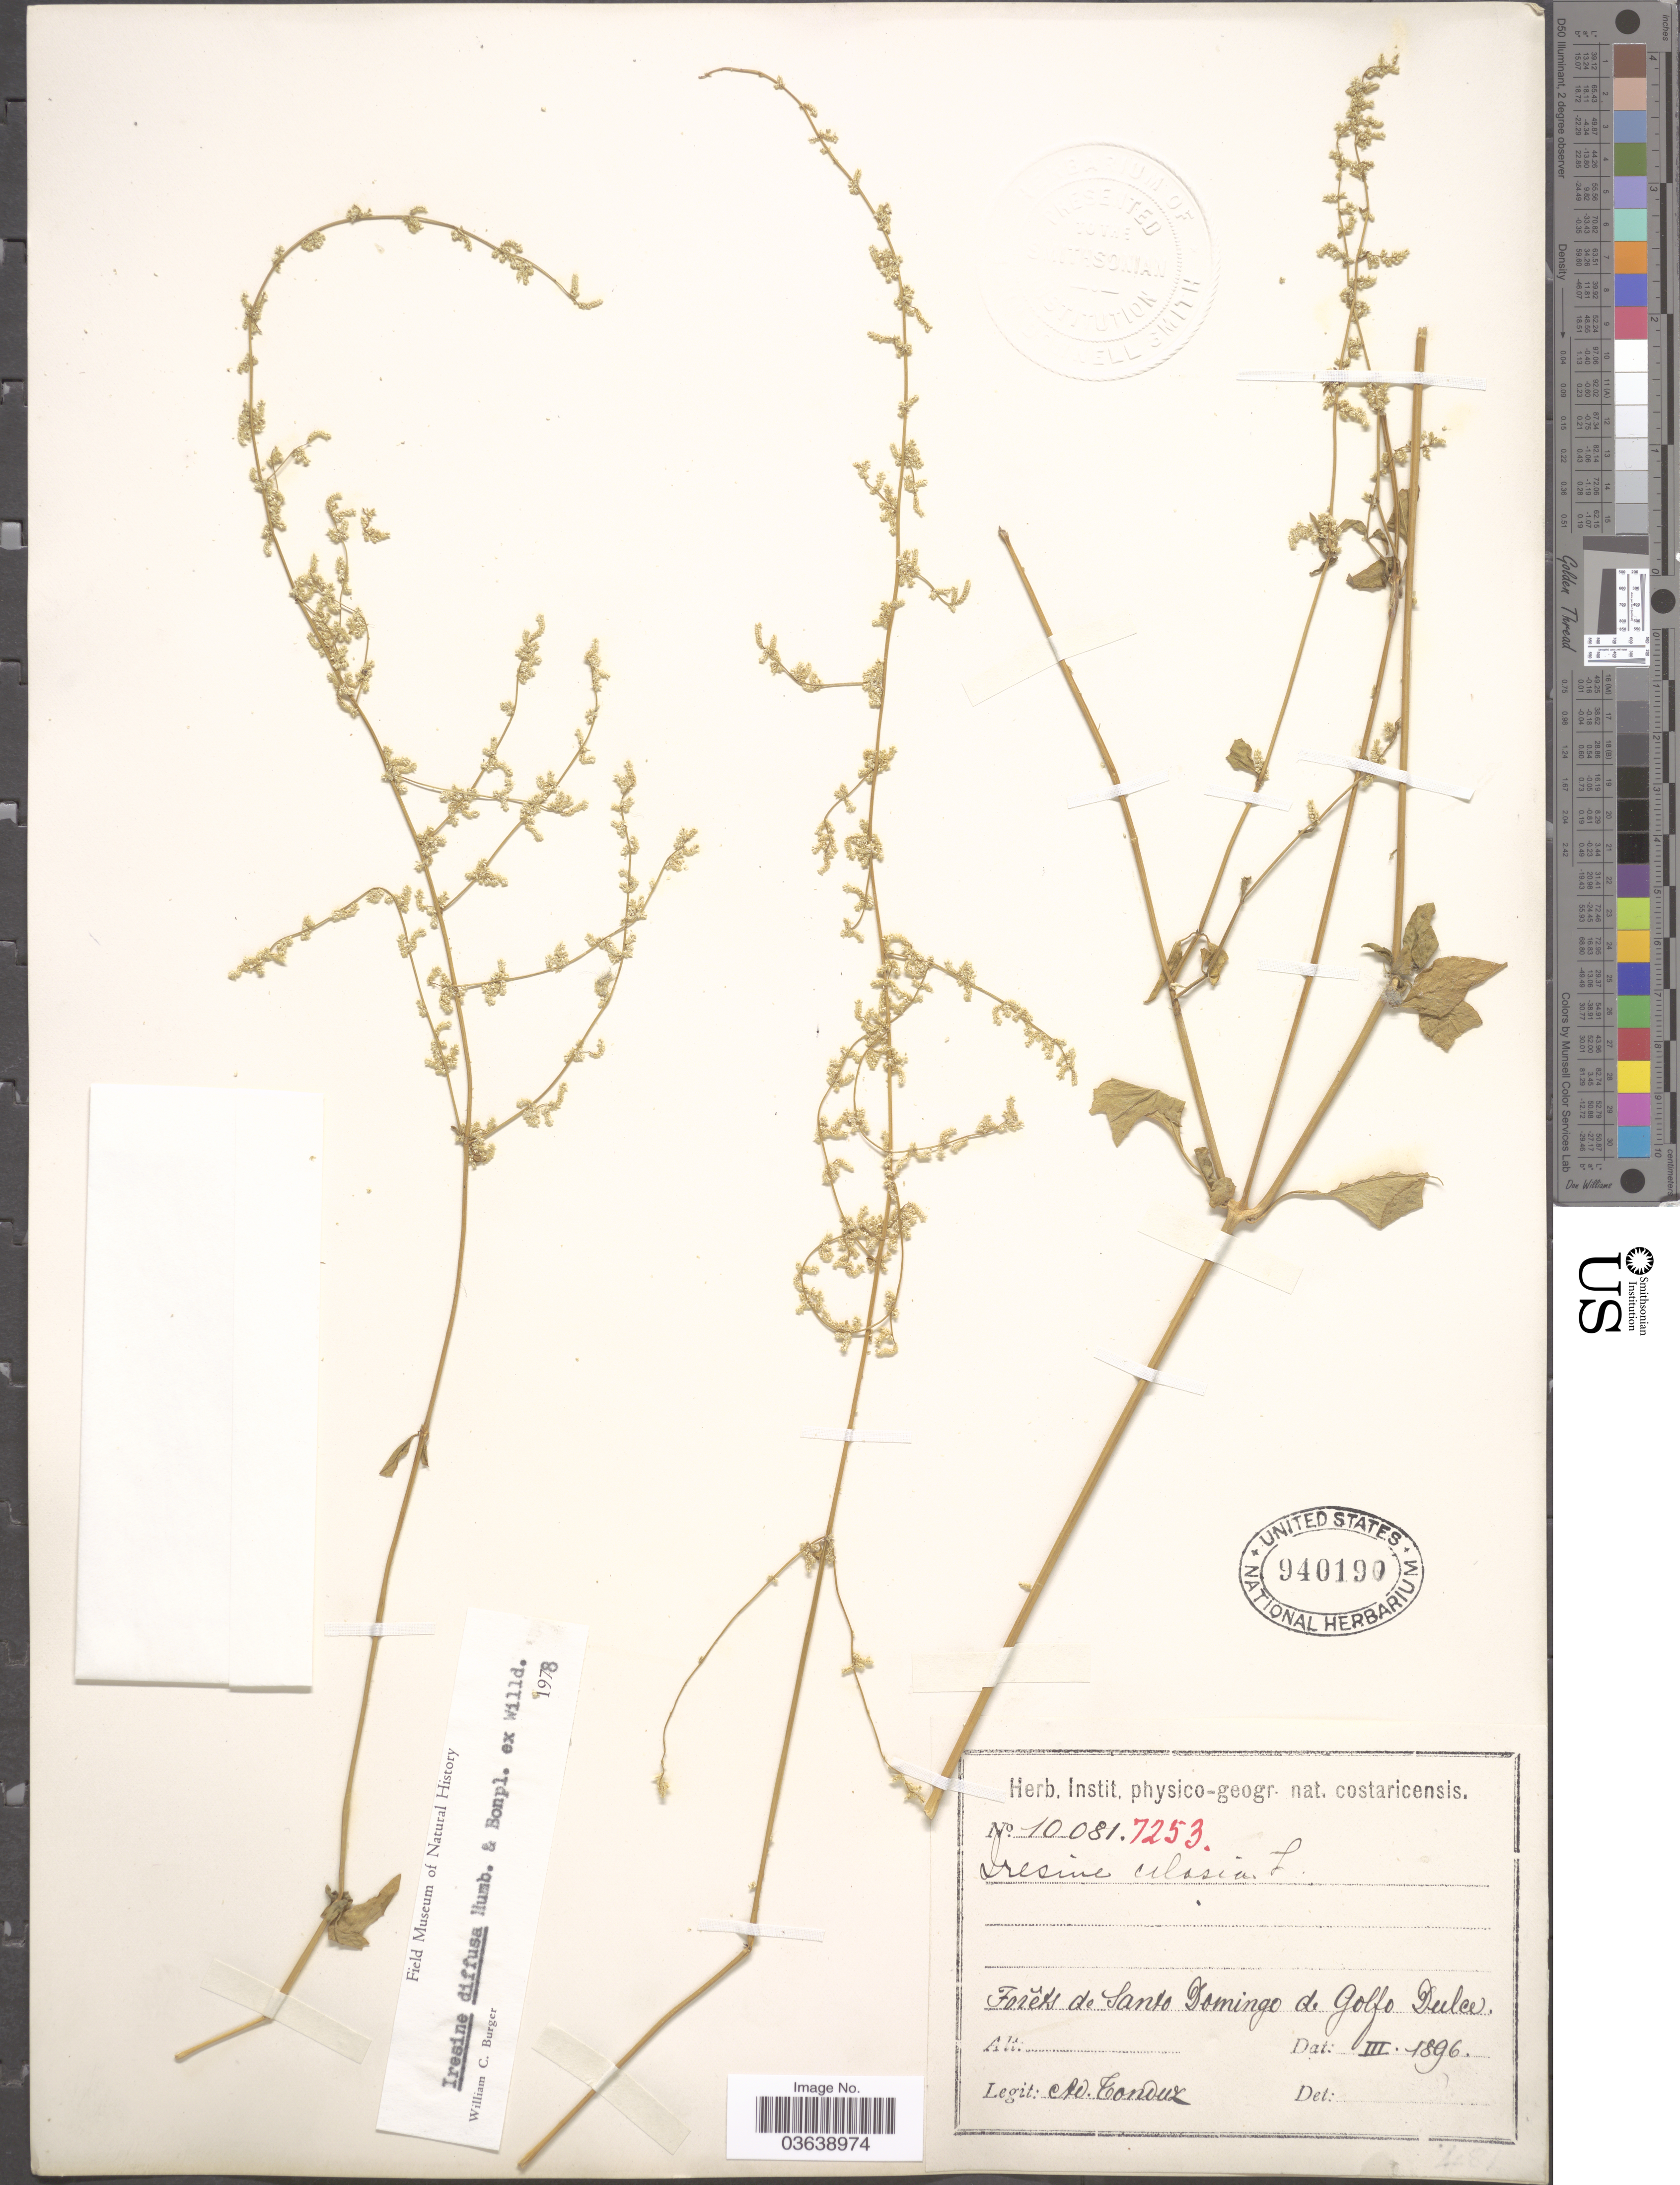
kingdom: Plantae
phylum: Tracheophyta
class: Magnoliopsida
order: Caryophyllales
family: Amaranthaceae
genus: Iresine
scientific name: Iresine celosia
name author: L.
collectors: A. Tonduz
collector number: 10081/7253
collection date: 1896-03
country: Costa Rica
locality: Forêts de Santo Domingo de Golfo Dulce.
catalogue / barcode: US 940190